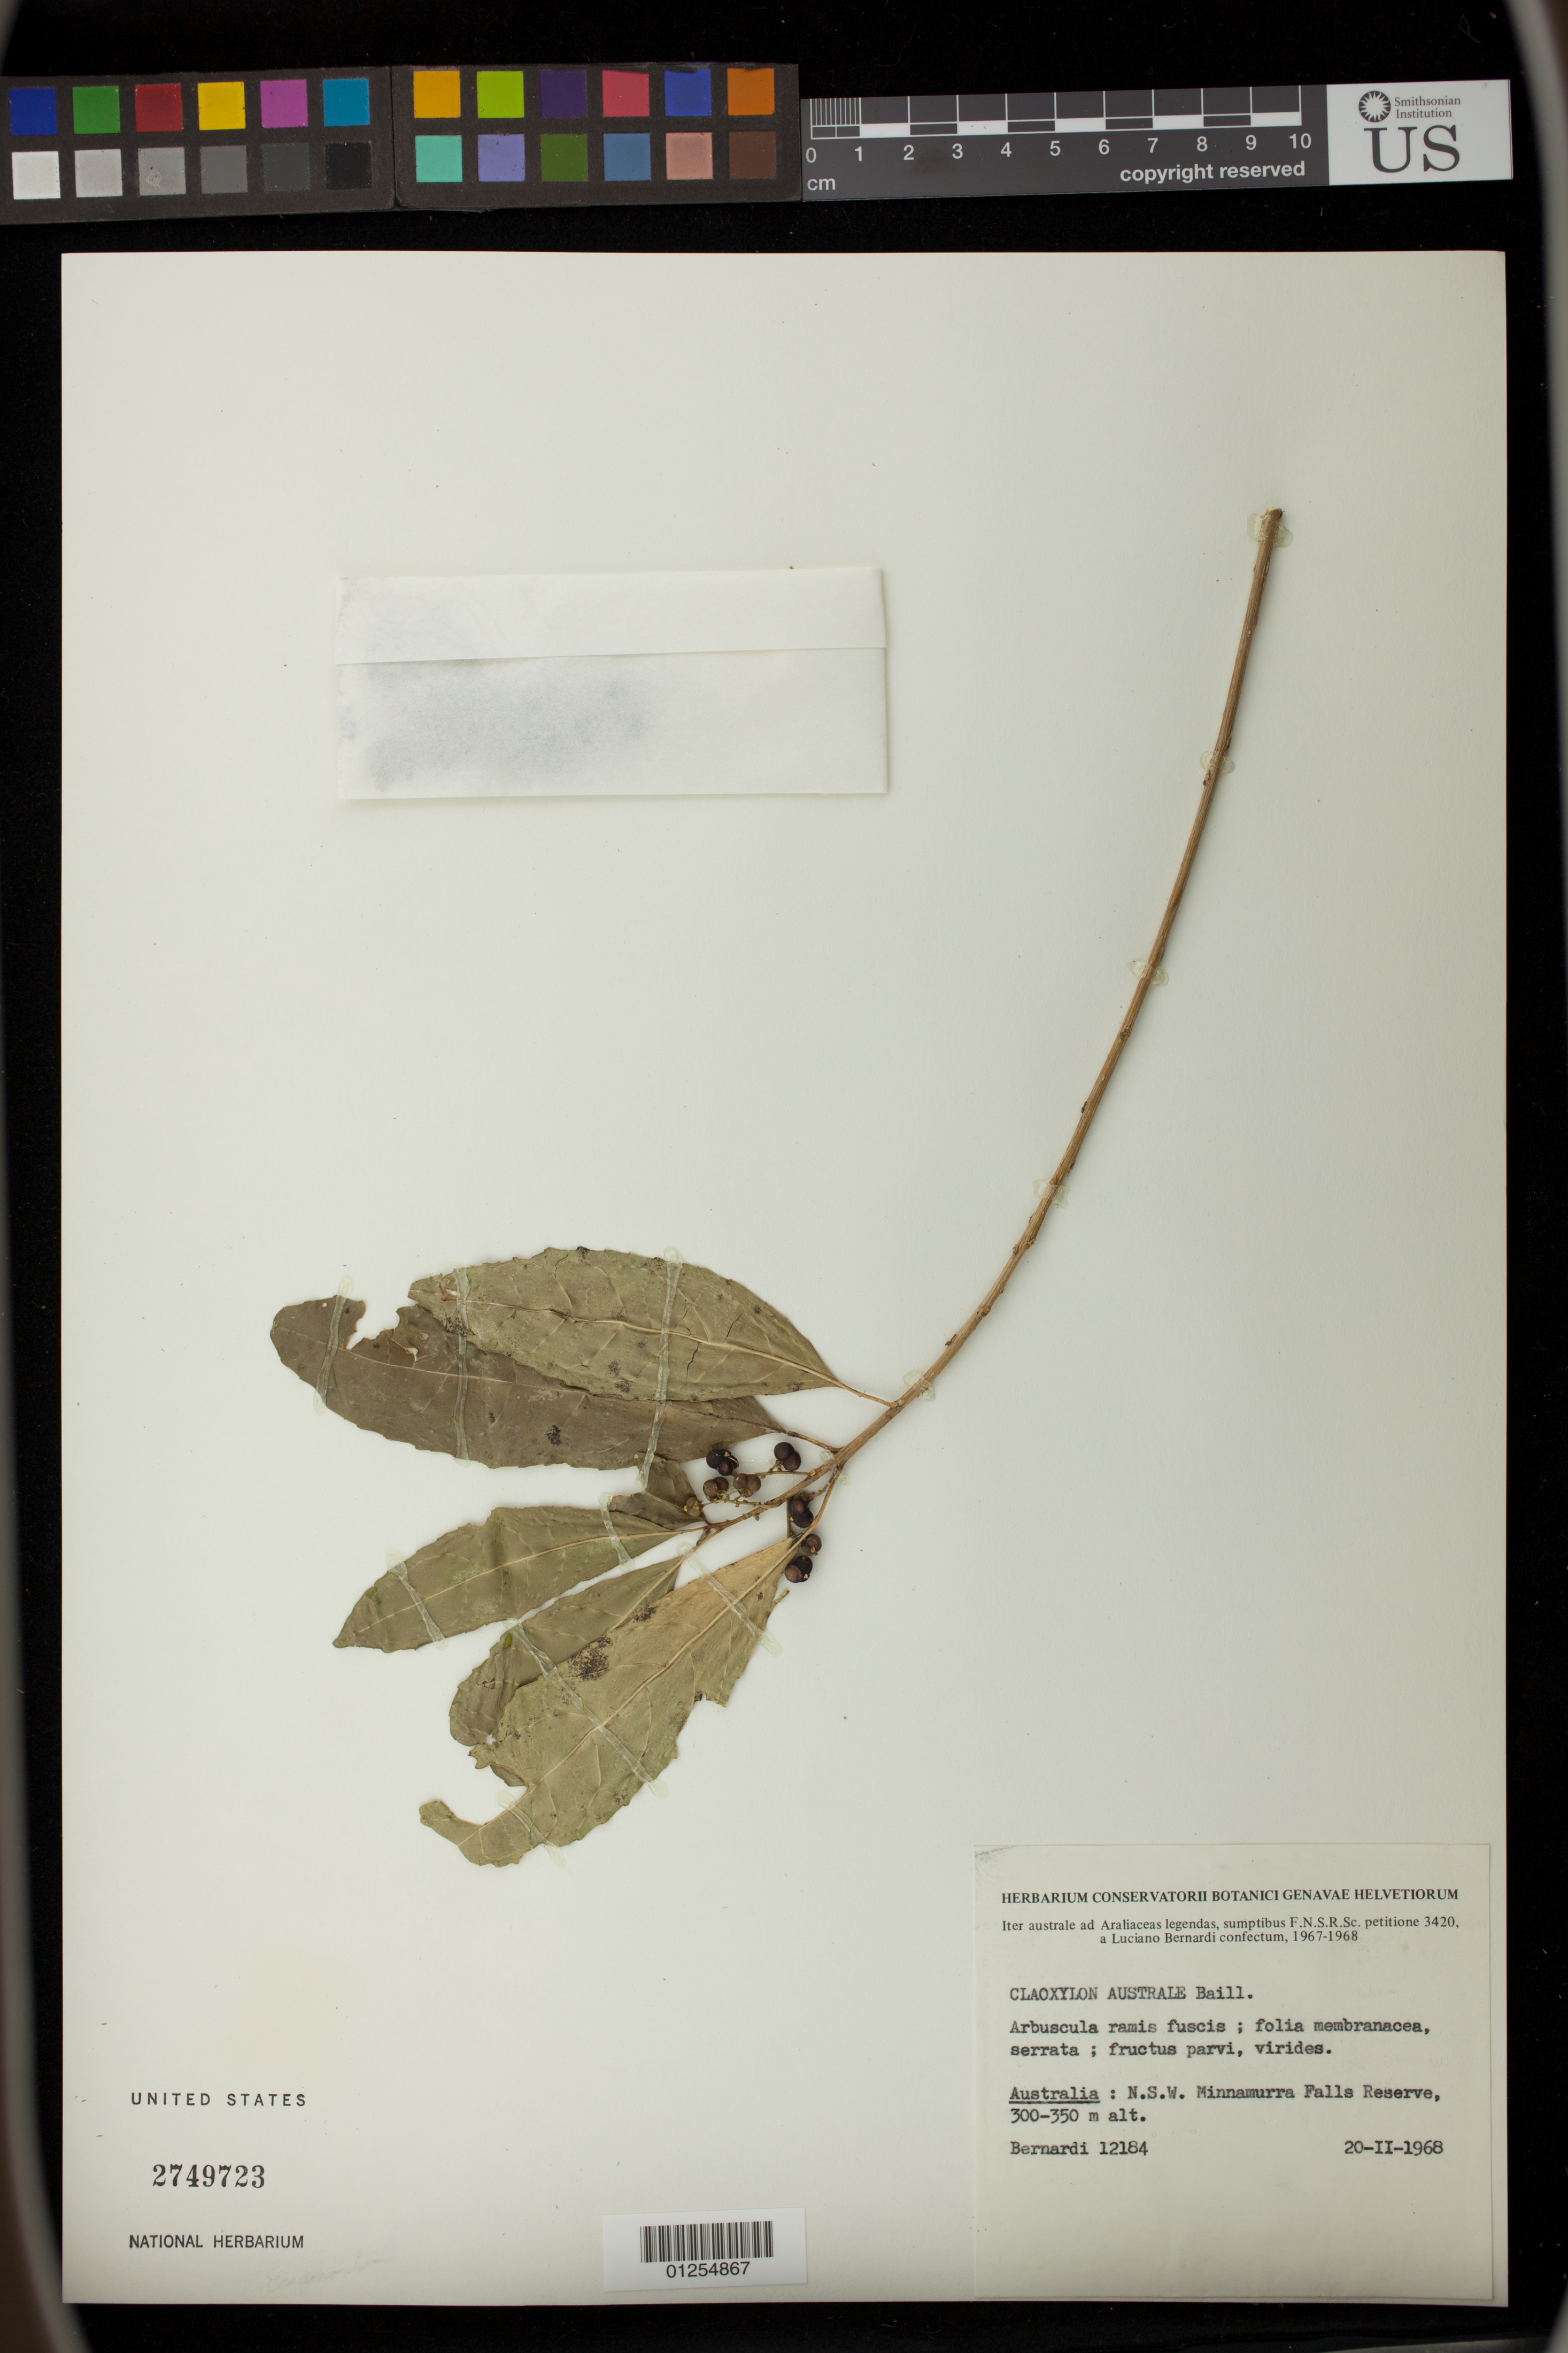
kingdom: Plantae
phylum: Tracheophyta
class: Magnoliopsida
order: Malpighiales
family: Euphorbiaceae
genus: Claoxylon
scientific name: Claoxylon tenerifolium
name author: (Baill.) F. Muell.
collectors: L. Bernardi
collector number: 12184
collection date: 1968-02-20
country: Australia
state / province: New South Wales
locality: Minnamurra Falls Reserve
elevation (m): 300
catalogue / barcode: US 2749723